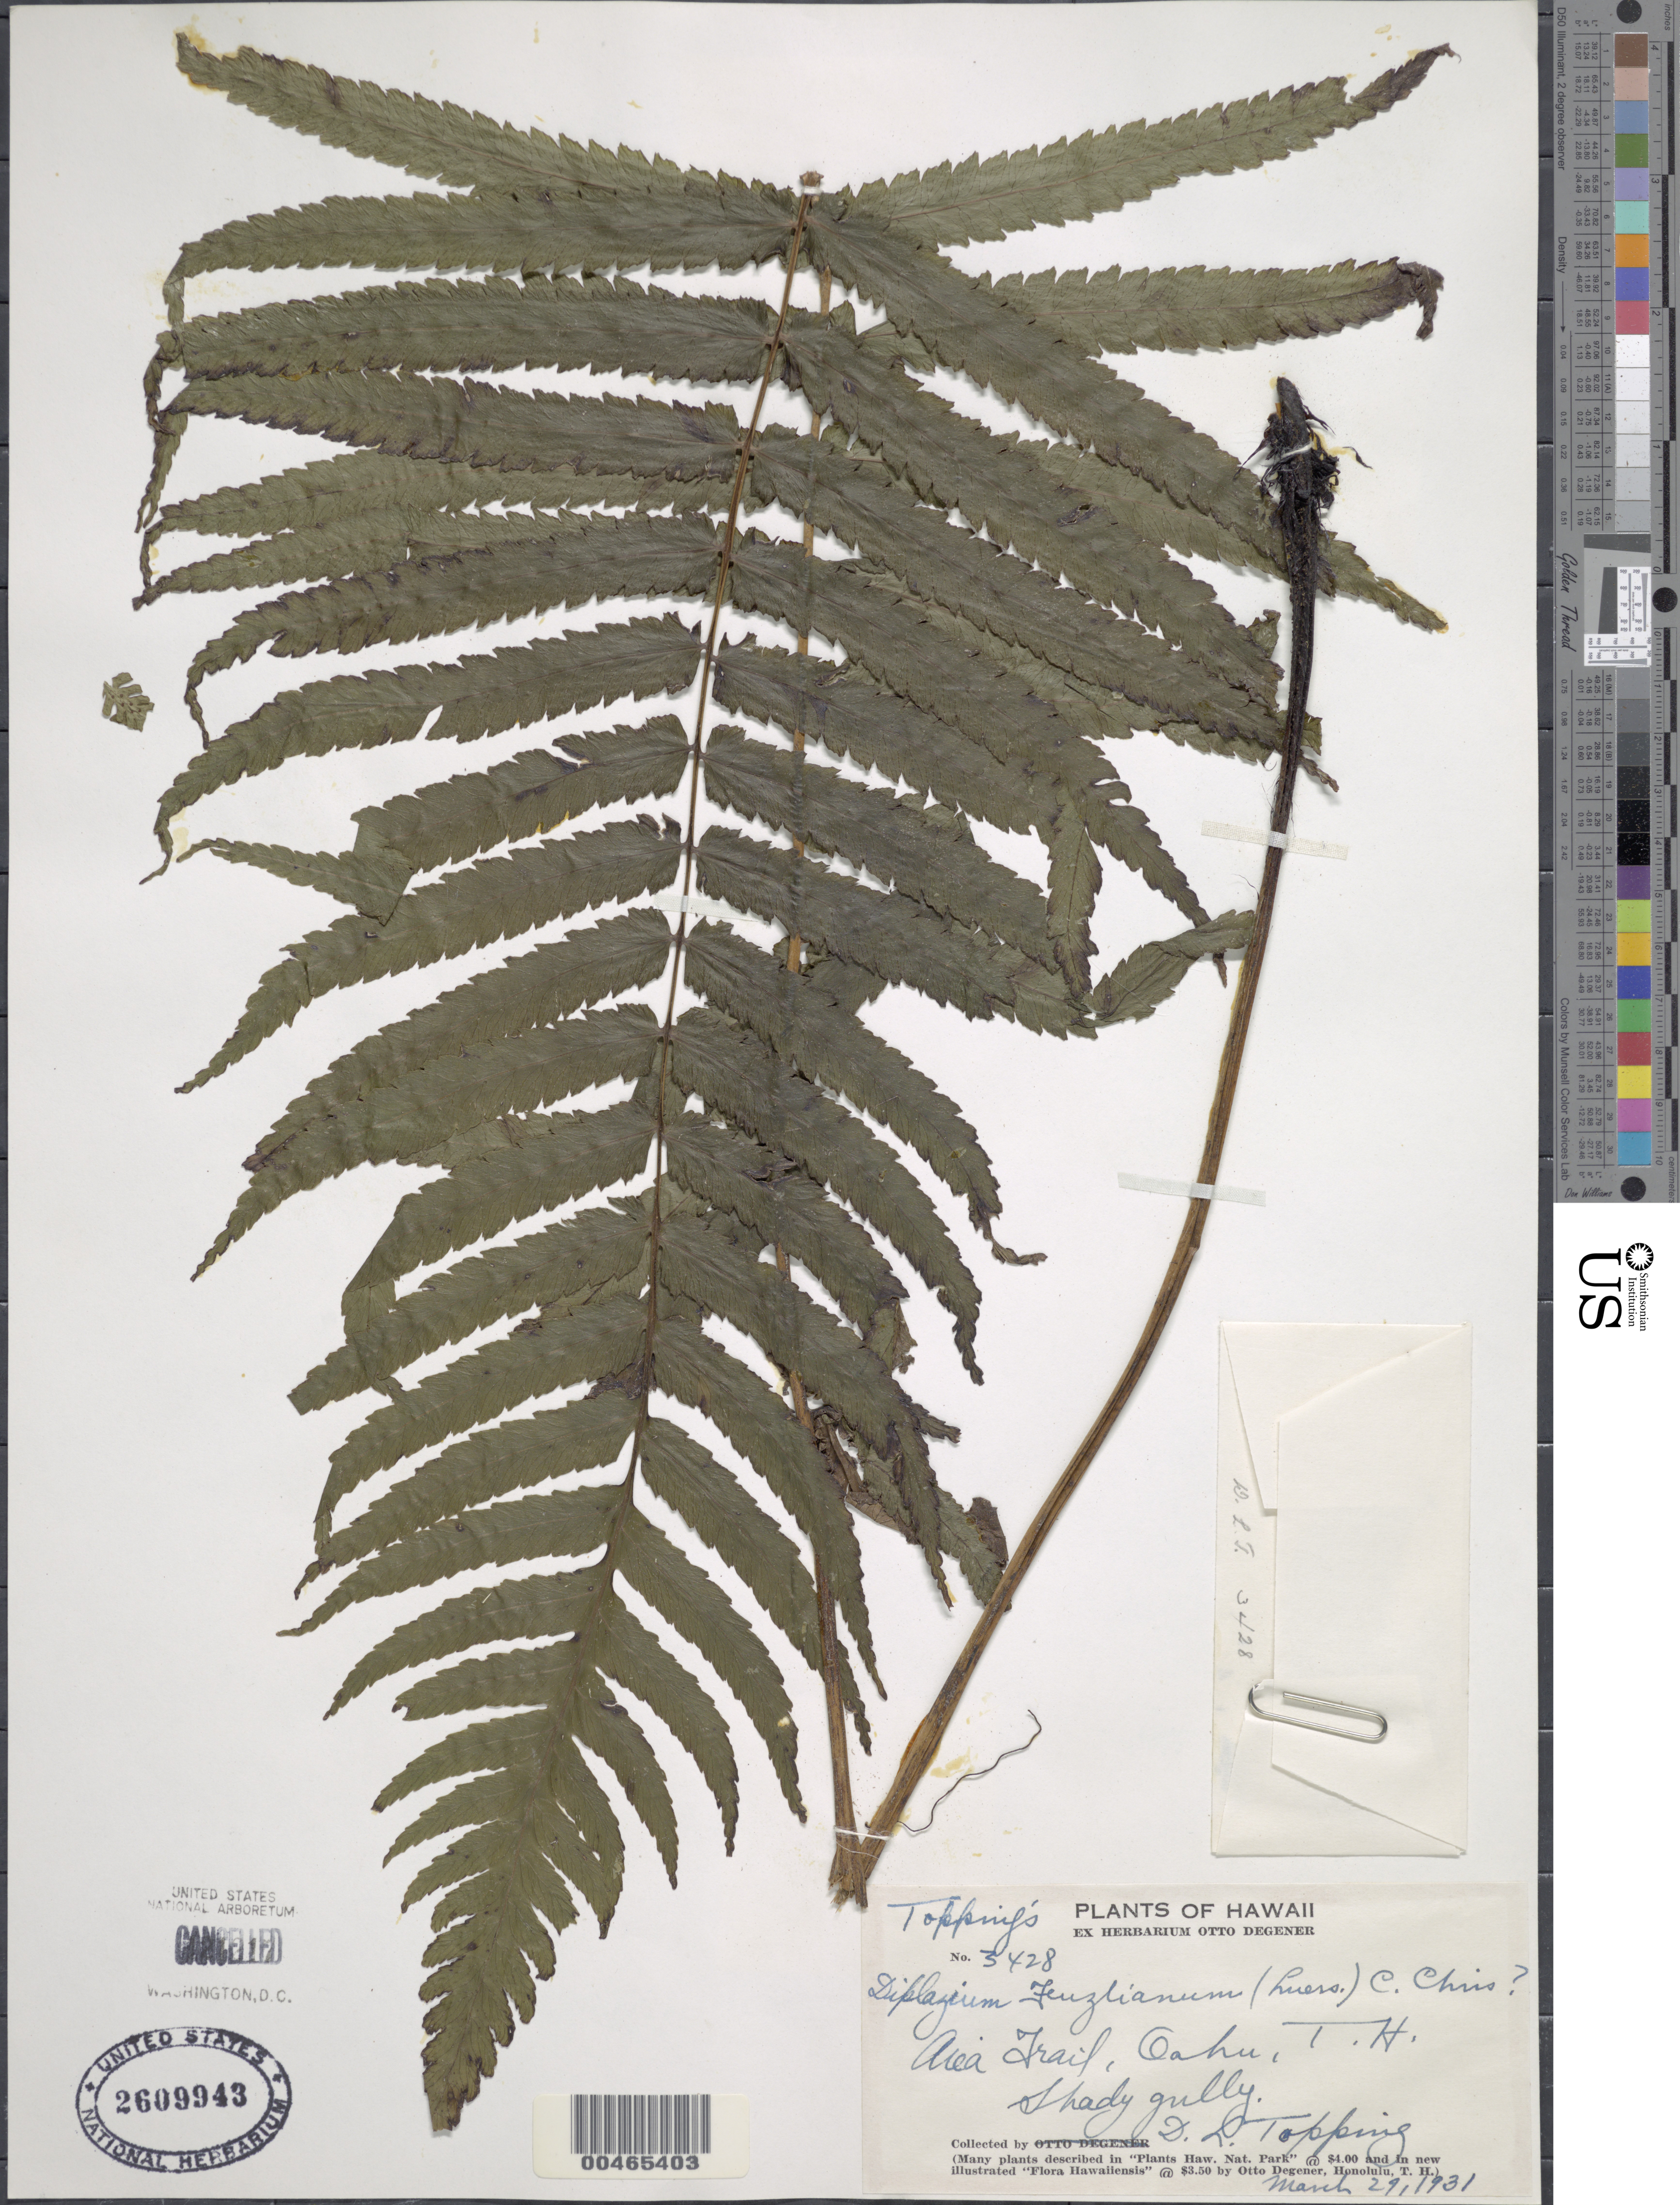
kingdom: Plantae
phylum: Tracheophyta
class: Polypodiopsida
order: Polypodiales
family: Athyriaceae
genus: Deparia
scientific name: Deparia fenzliana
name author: (Luerss.) M. Kato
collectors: D. L. Topping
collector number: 3428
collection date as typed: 29 Mar 1931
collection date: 1931-03-29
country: United States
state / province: Hawaii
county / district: Honolulu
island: Oahu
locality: Aiea Trail, Oahu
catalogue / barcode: US 2609943